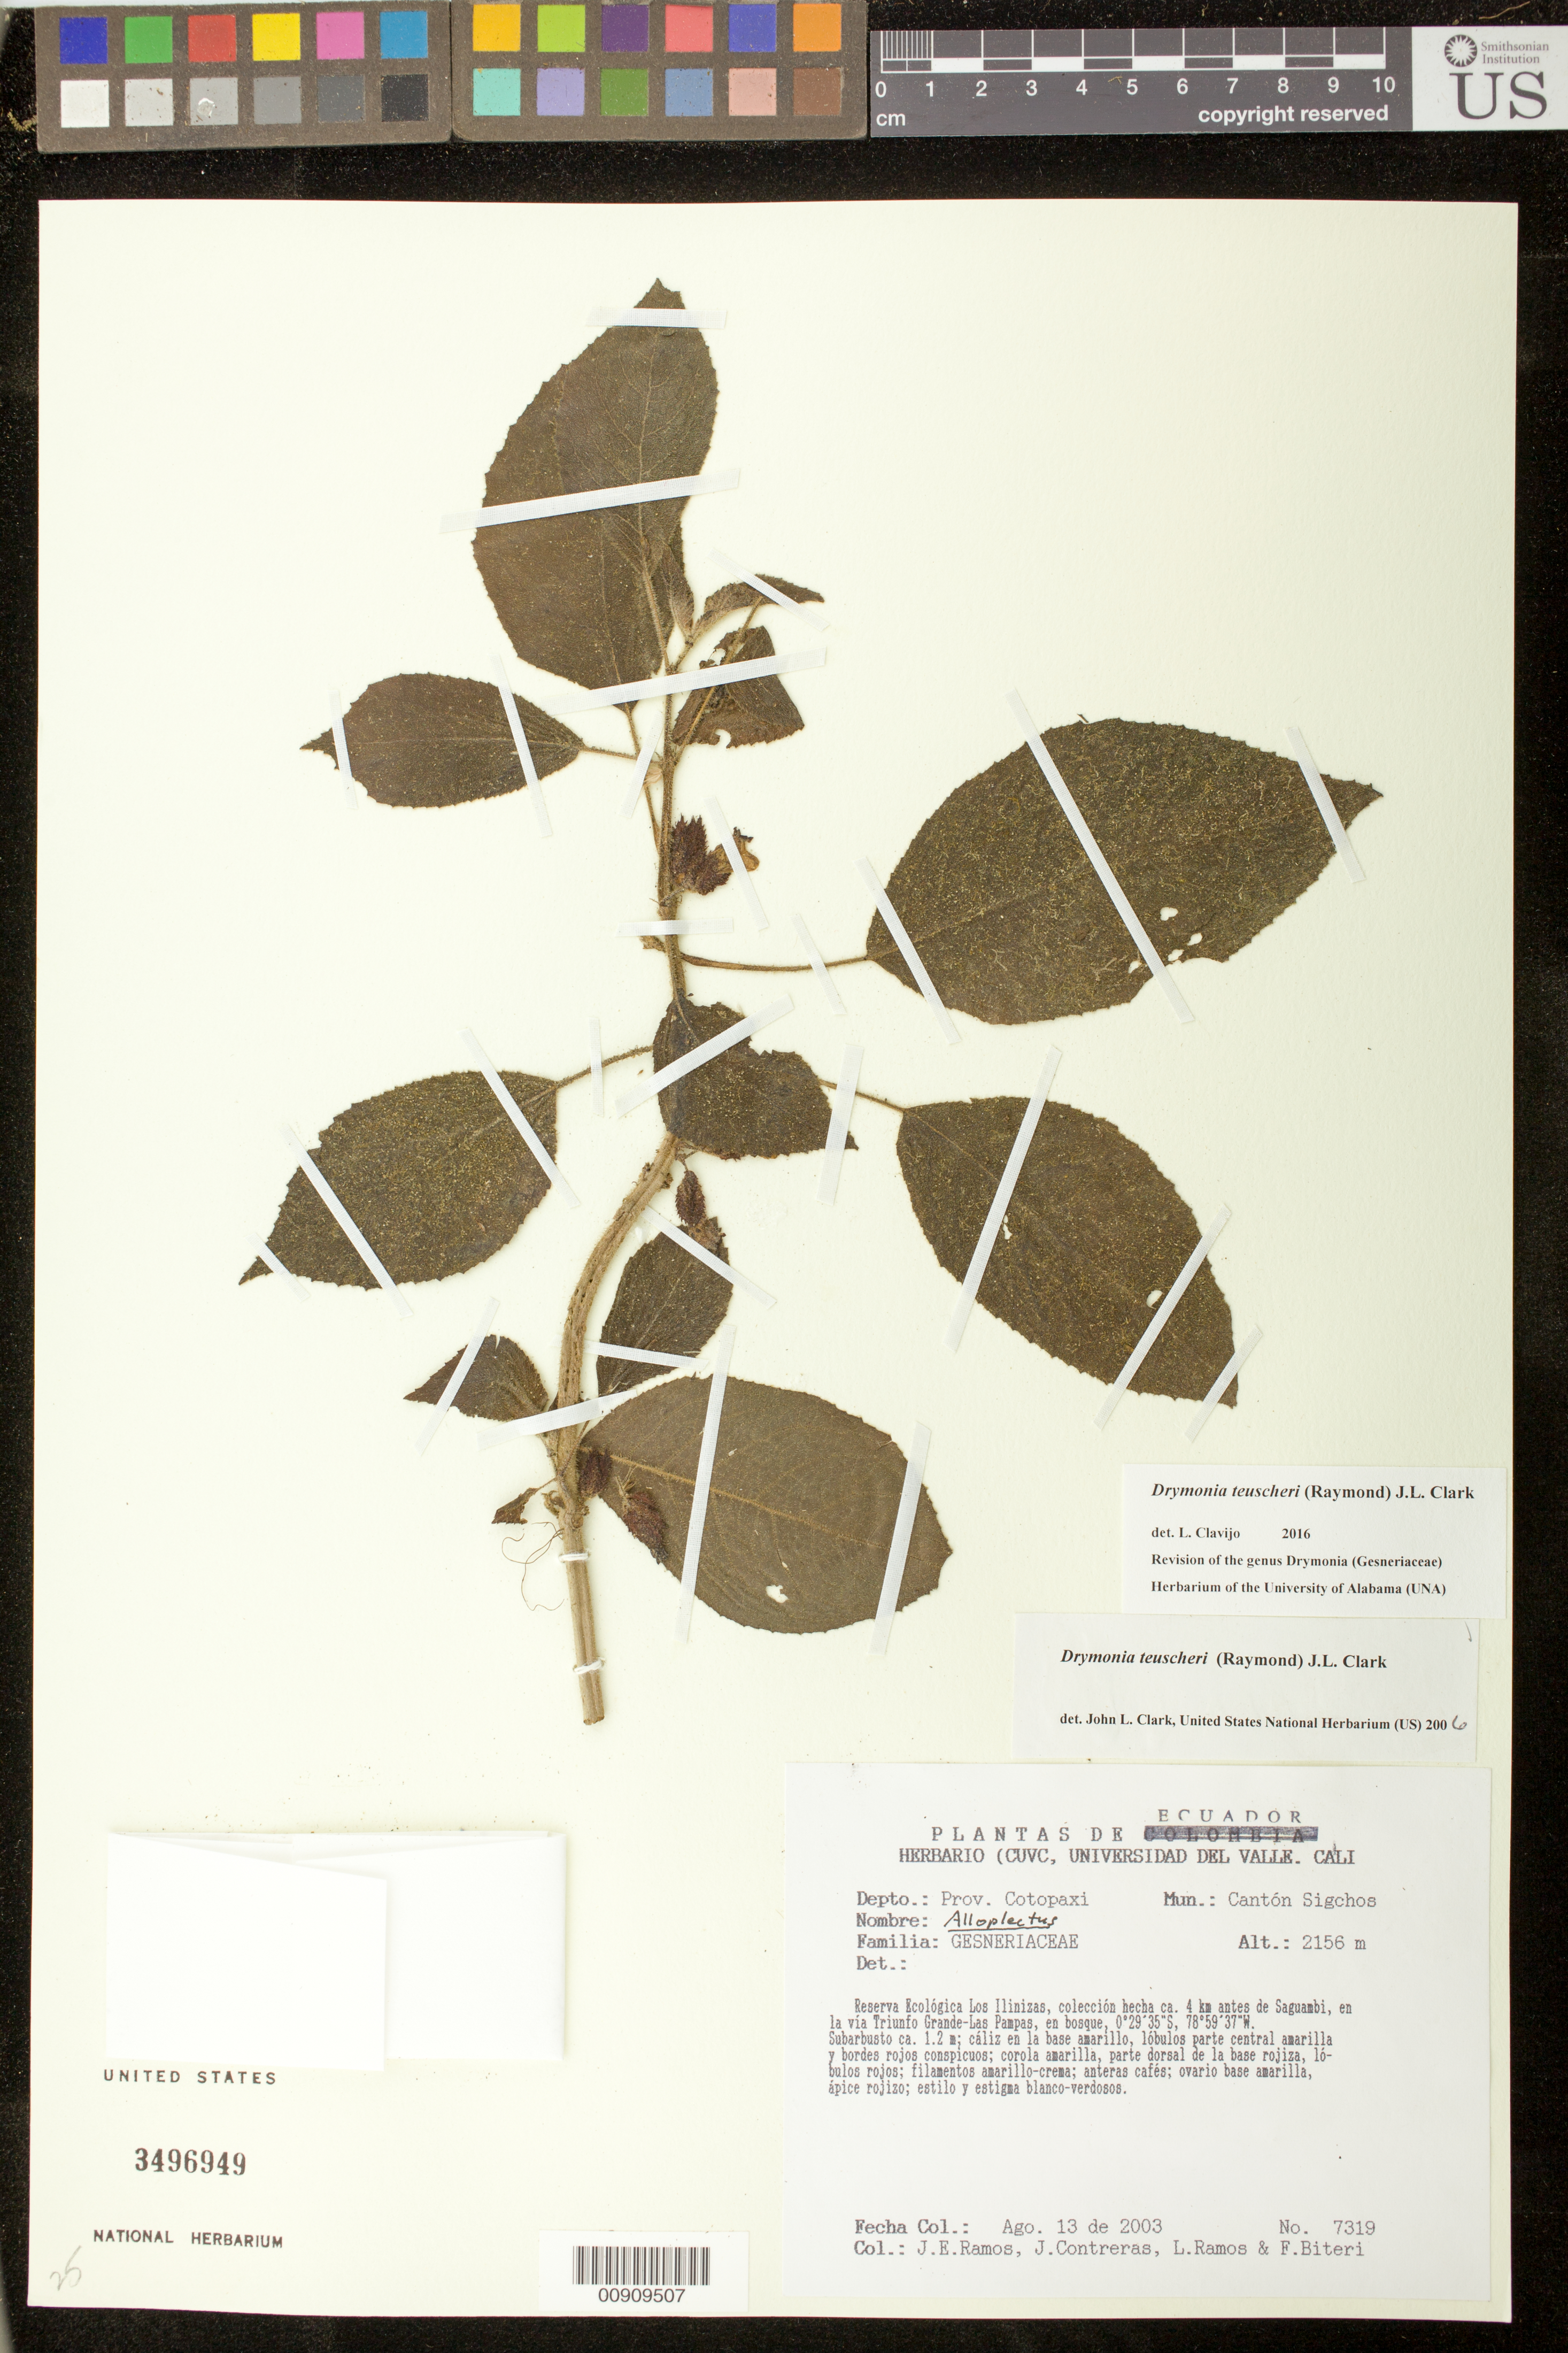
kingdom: Plantae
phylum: Tracheophyta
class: Magnoliopsida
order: Lamiales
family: Gesneriaceae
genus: Drymonia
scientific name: Drymonia teuscheri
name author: (Raymond) J.L. Clark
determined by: Clark, J. L., (SEL), The Marie Selby Botanical Garden (UNITED STATES)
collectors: J. E. Ramos, J. Contreras, L. Ramos & F. Biteri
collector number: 7319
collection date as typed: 13 Aug 2003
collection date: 2003-08-13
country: Ecuador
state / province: Cotopaxi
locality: Cantón Sigchos, Reserva Ecológica Los Ilinizas, colección hecha cca. 4 km antes de Saguambi, en la via Triunfo Grande-Las Pampas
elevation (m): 2156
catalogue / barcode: US 3496949